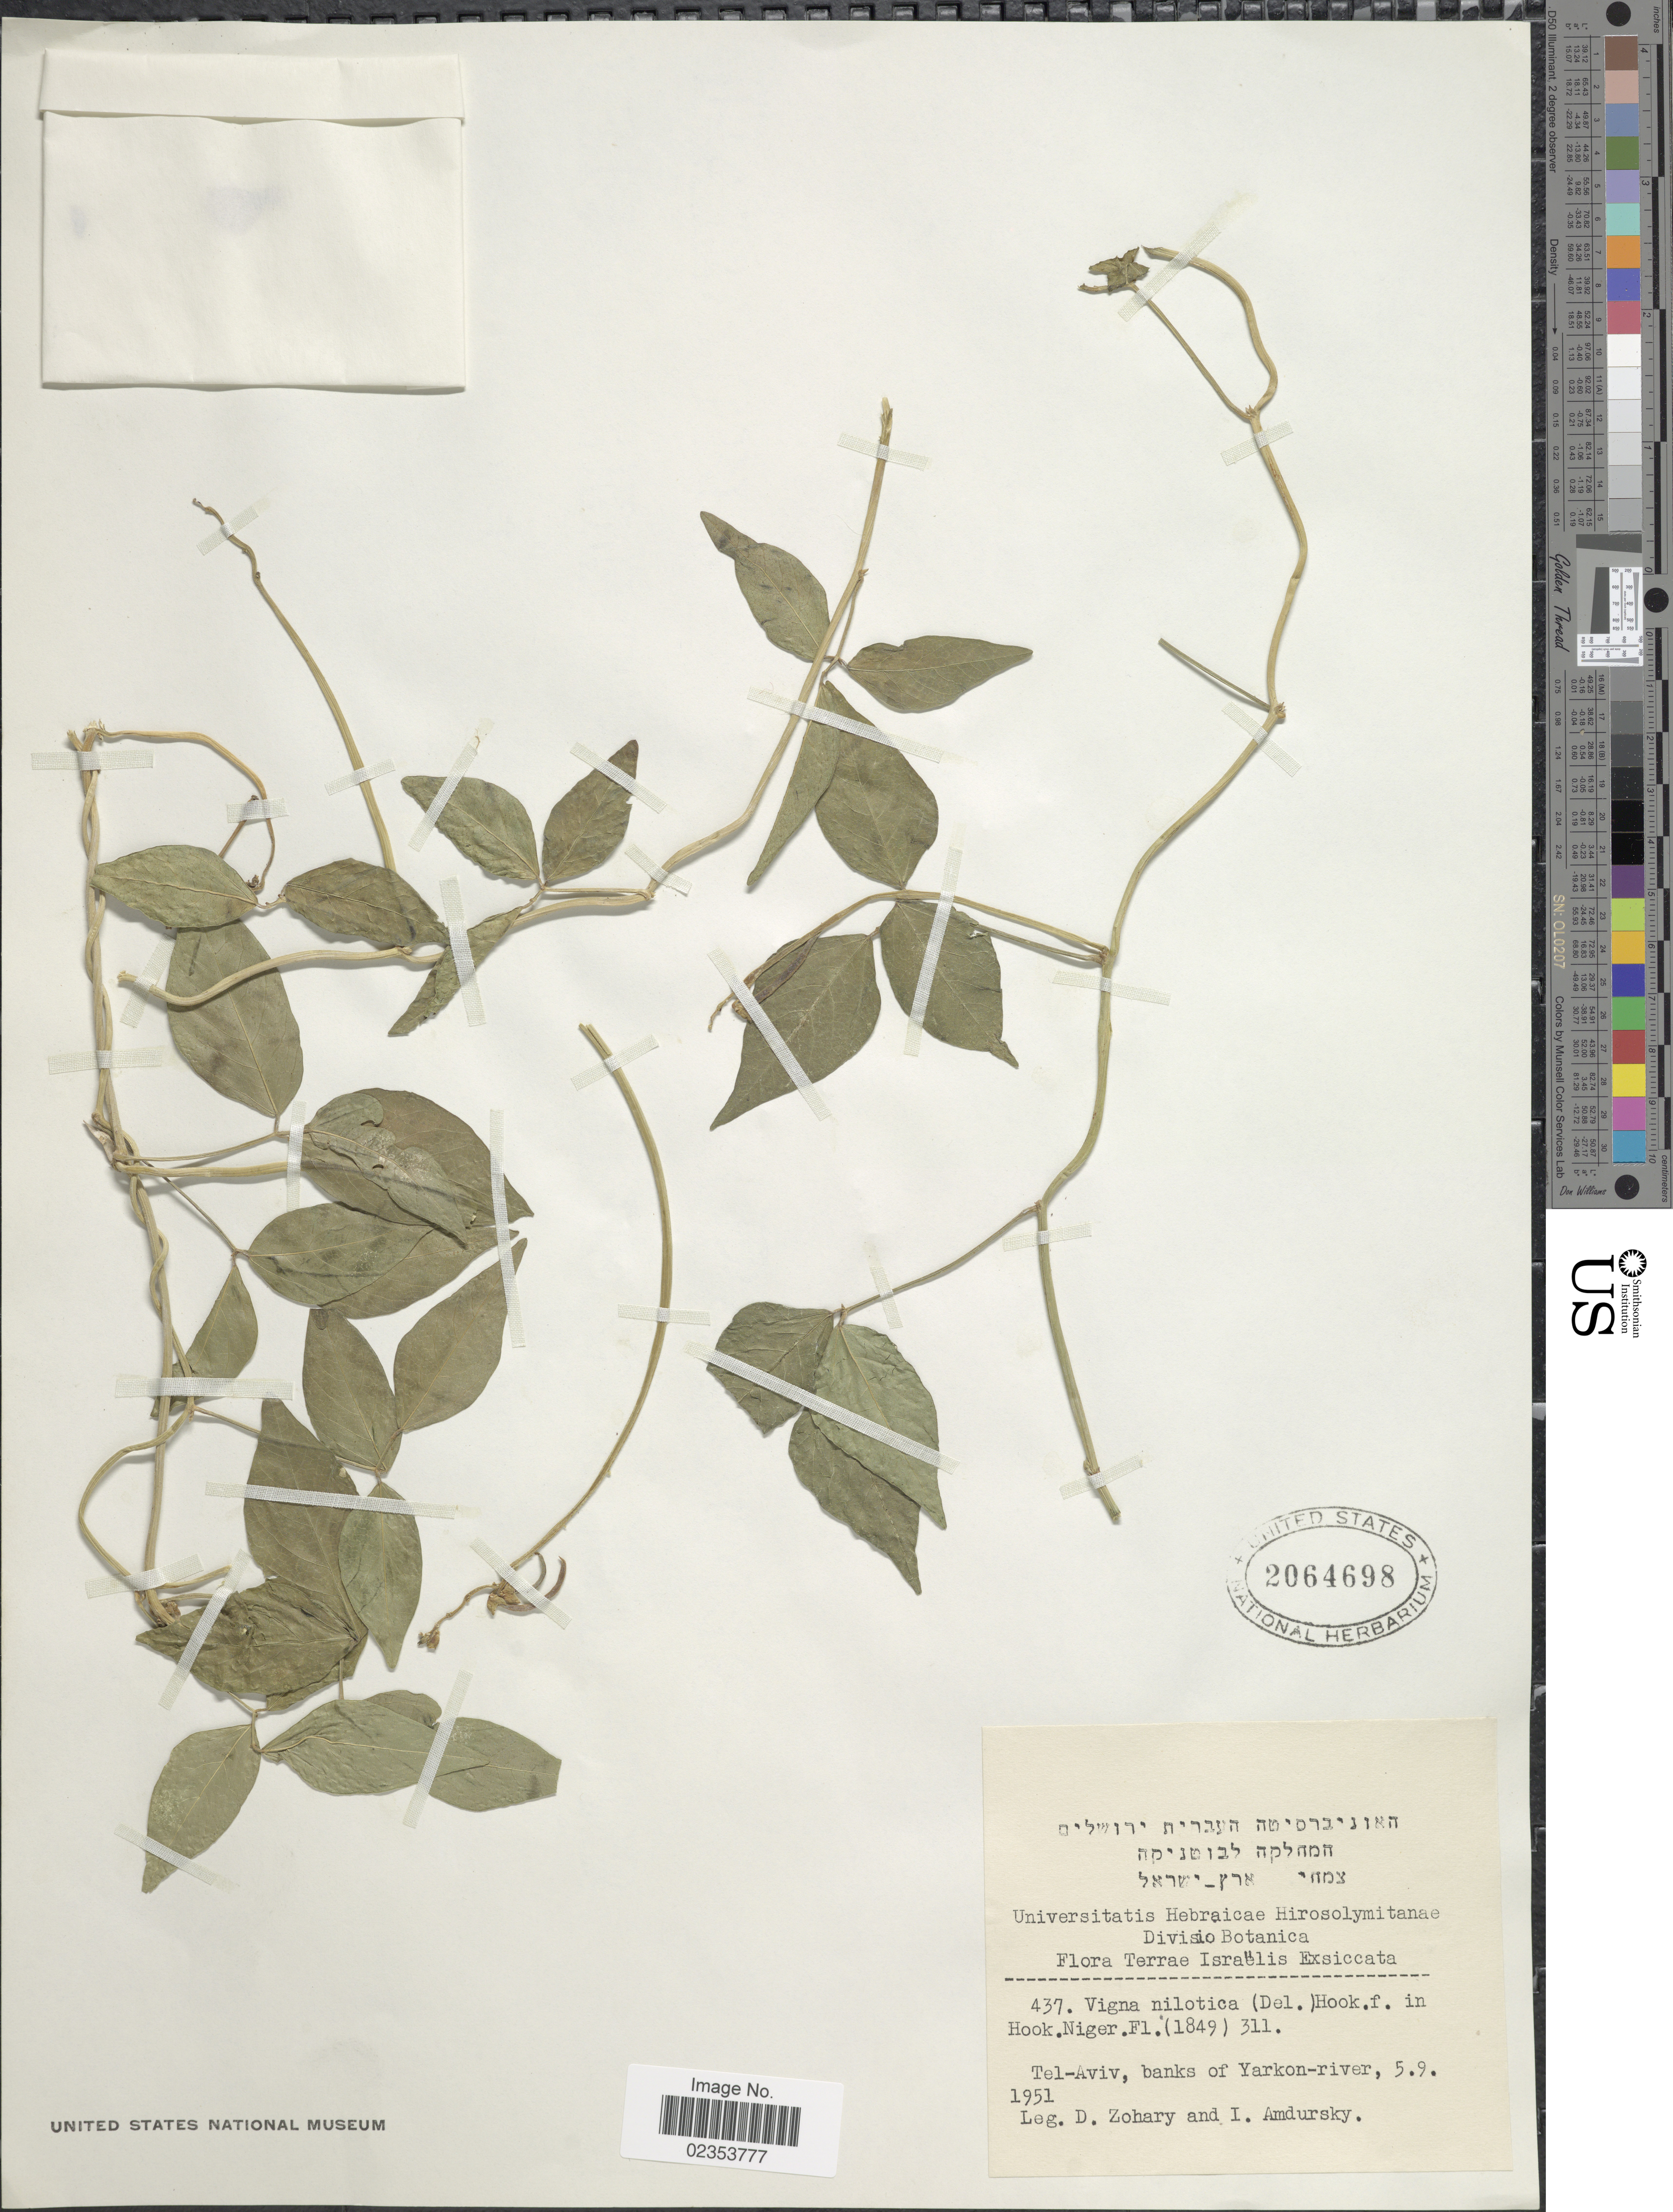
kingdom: Plantae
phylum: Tracheophyta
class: Magnoliopsida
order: Fabales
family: Fabaceae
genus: Vigna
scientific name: Vigna nilotica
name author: (Delile) Hook. f.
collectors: D. Zohary & I. Amdursky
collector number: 437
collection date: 1951-09-05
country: Israel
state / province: Tel Aviv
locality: Banks of Yarkon-river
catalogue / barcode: US 2064698